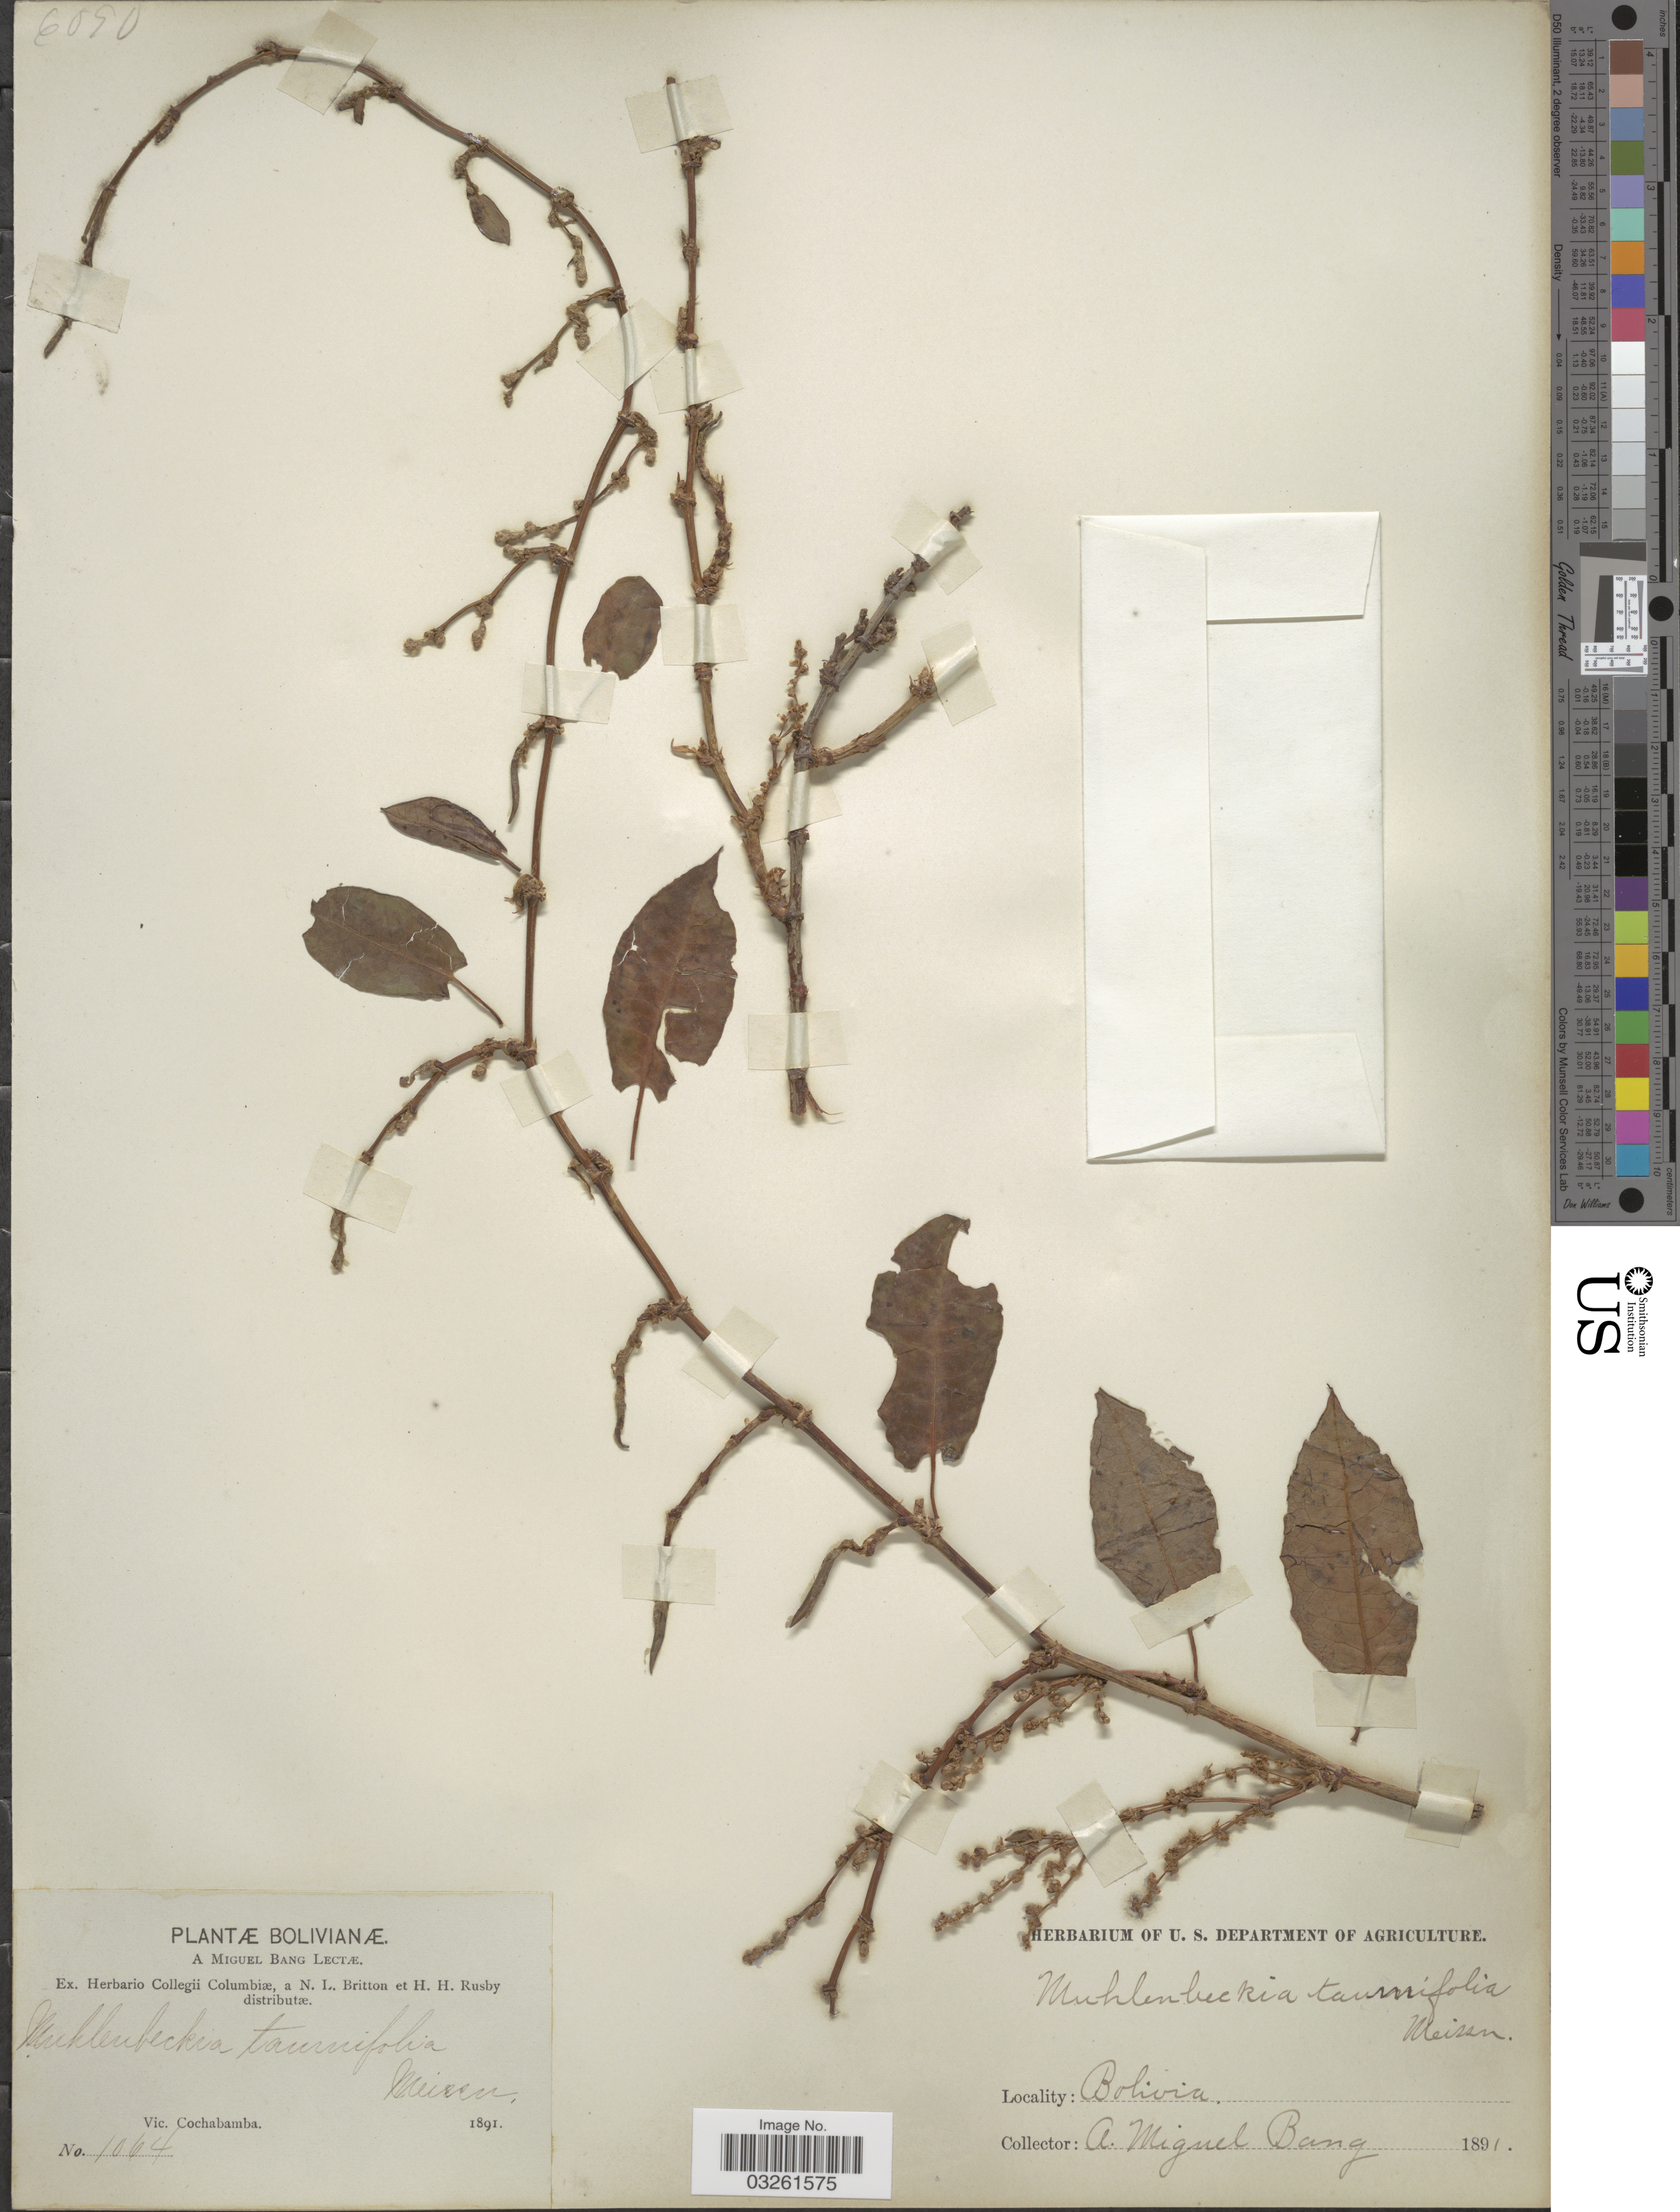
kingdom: Plantae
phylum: Tracheophyta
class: Magnoliopsida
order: Caryophyllales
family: Polygonaceae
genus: Muehlenbeckia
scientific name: Muehlenbeckia tamnifolia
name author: (Kunth) Meisn.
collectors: M. Bang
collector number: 1064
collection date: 1891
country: Bolivia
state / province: Cochabamba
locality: Vic. Cochabamba.